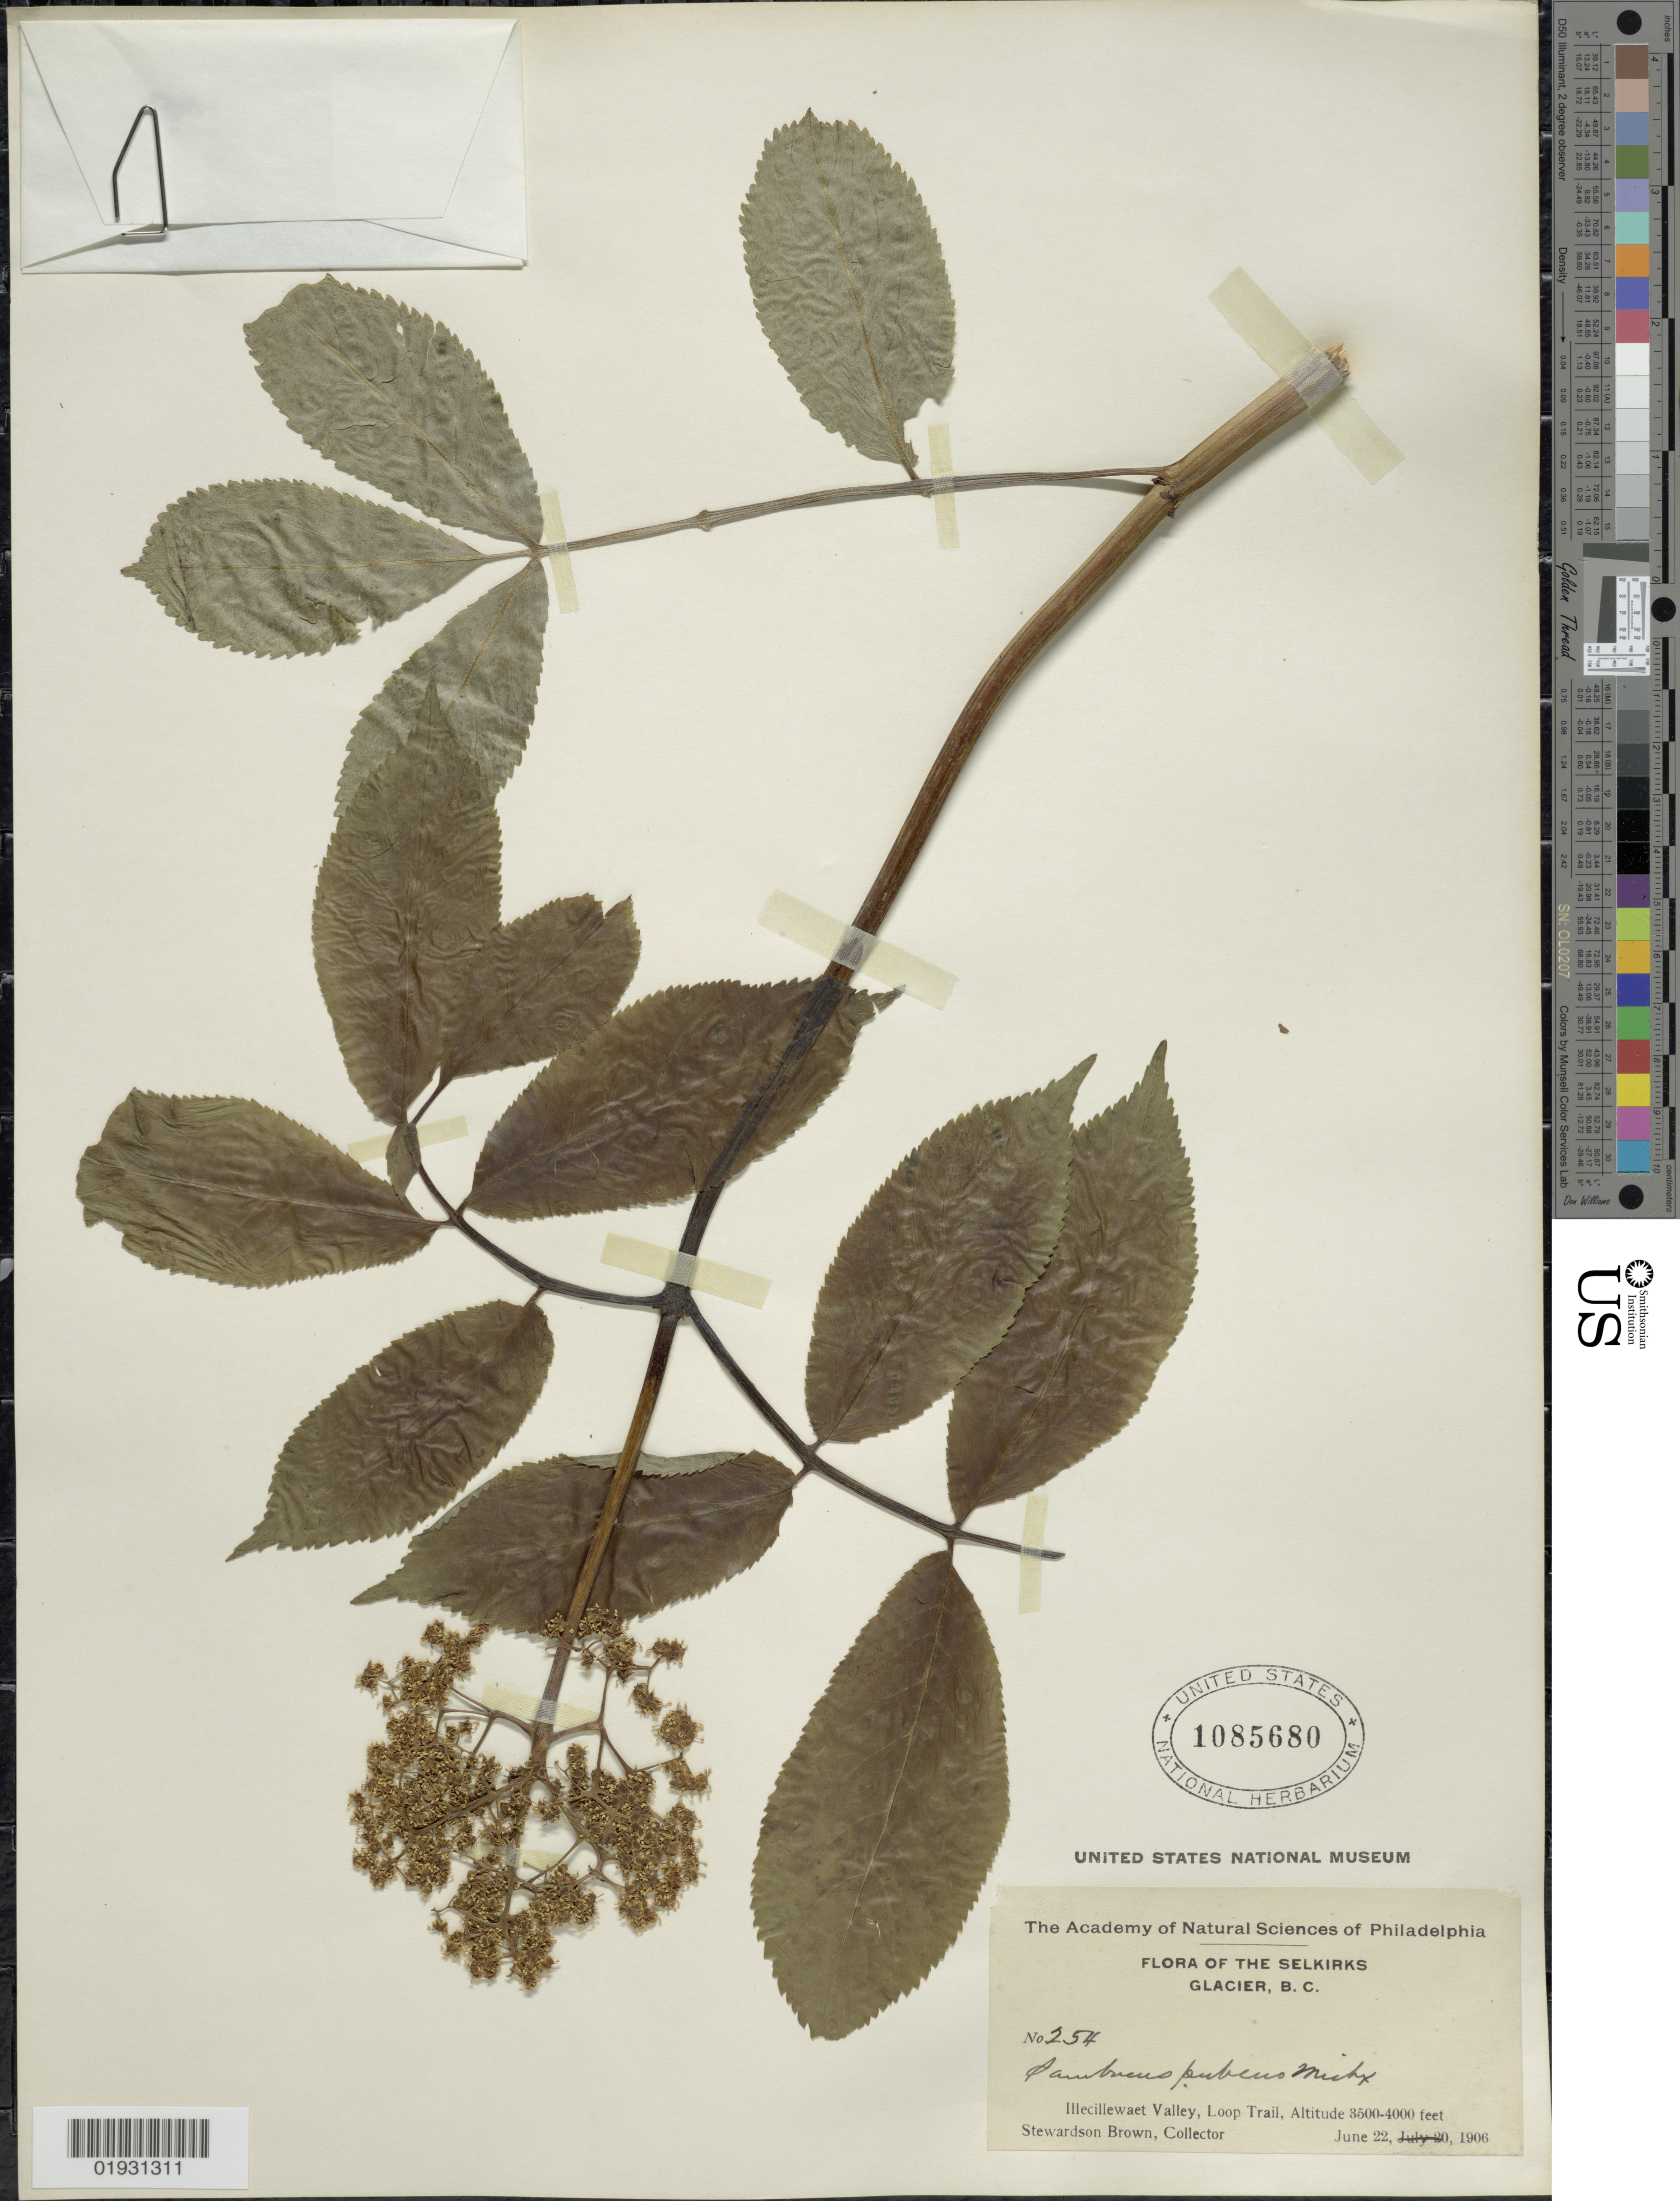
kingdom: Plantae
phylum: Tracheophyta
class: Magnoliopsida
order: Dipsacales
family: Viburnaceae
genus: Sambucus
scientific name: Sambucus racemosa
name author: L.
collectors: S. Brown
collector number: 254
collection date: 1906-06-22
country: Canada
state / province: British Columbia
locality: The Selkirks, Glacier, B.C., Illecillewaet Valley, Loop Trail.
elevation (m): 1067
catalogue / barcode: US 1085680